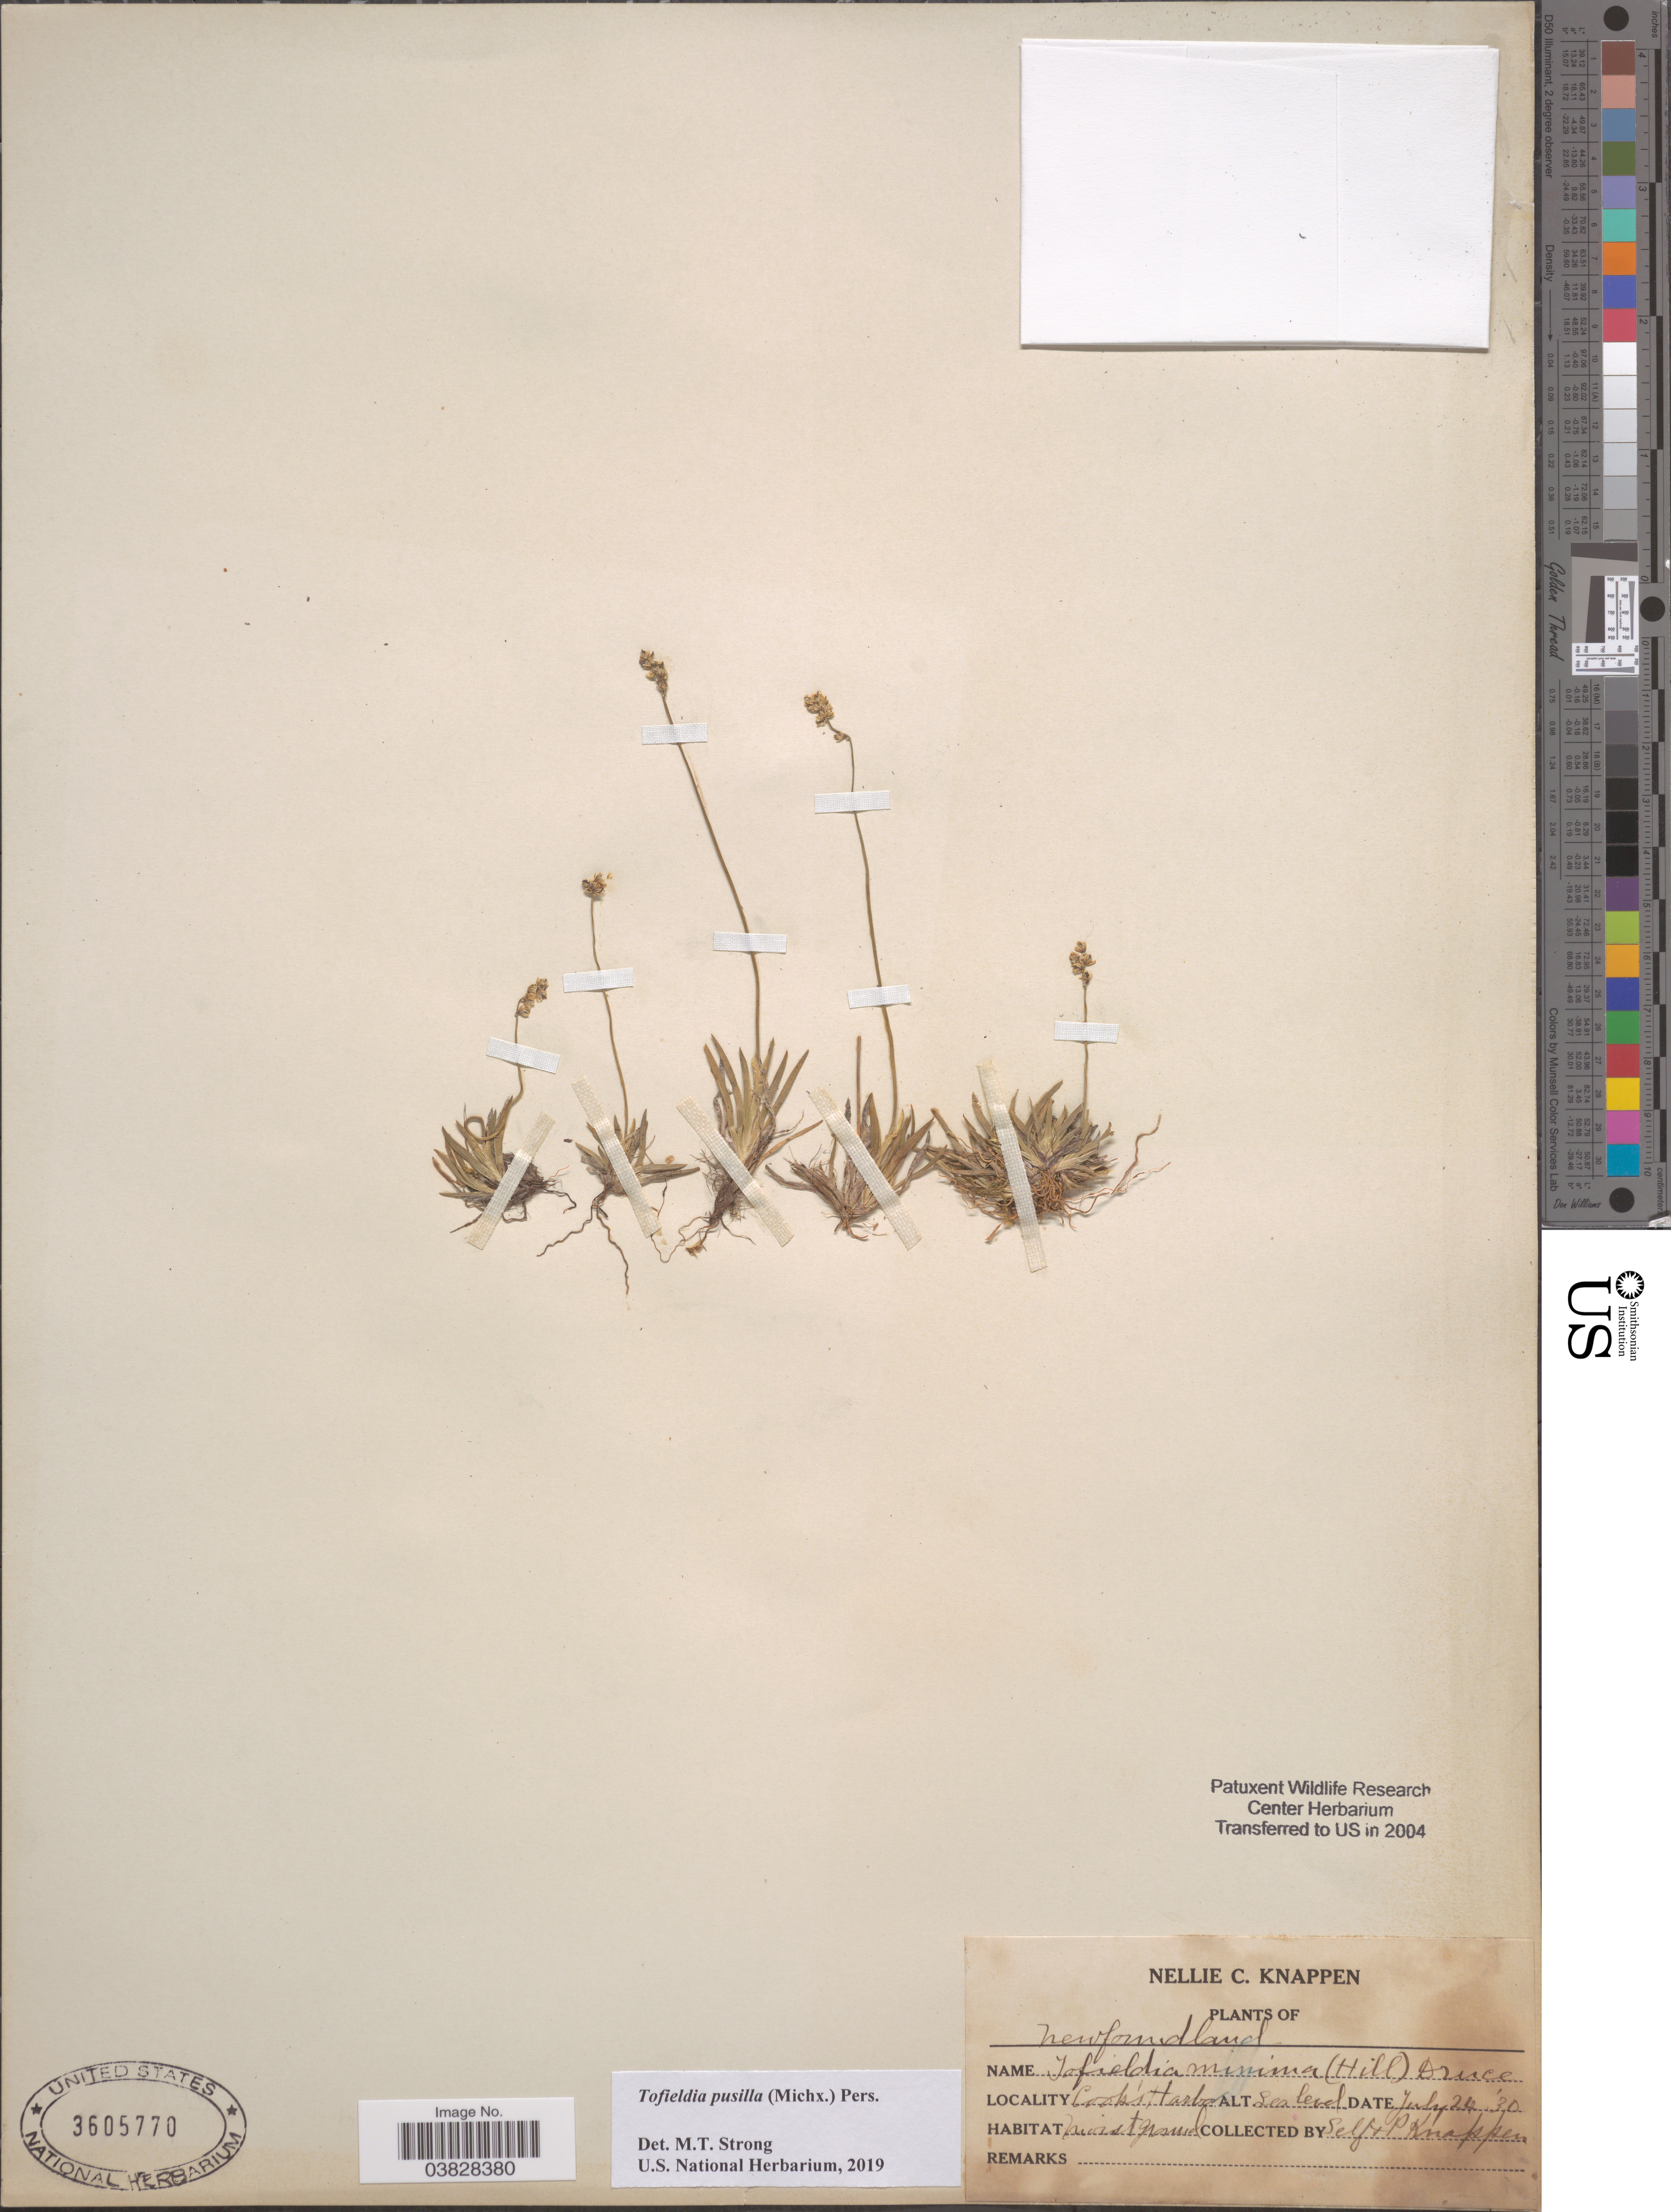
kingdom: Plantae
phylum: Tracheophyta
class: Liliopsida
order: Alismatales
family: Tofieldiaceae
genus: Tofieldia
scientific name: Tofieldia pusilla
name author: (Michx.) Pers.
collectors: N. Knappen & P. Knappen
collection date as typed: Transcribed d/m/y: 24/7/30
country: Canada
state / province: Newfoundland and Labrador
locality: Cook's Harbor.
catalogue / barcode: US 3605770